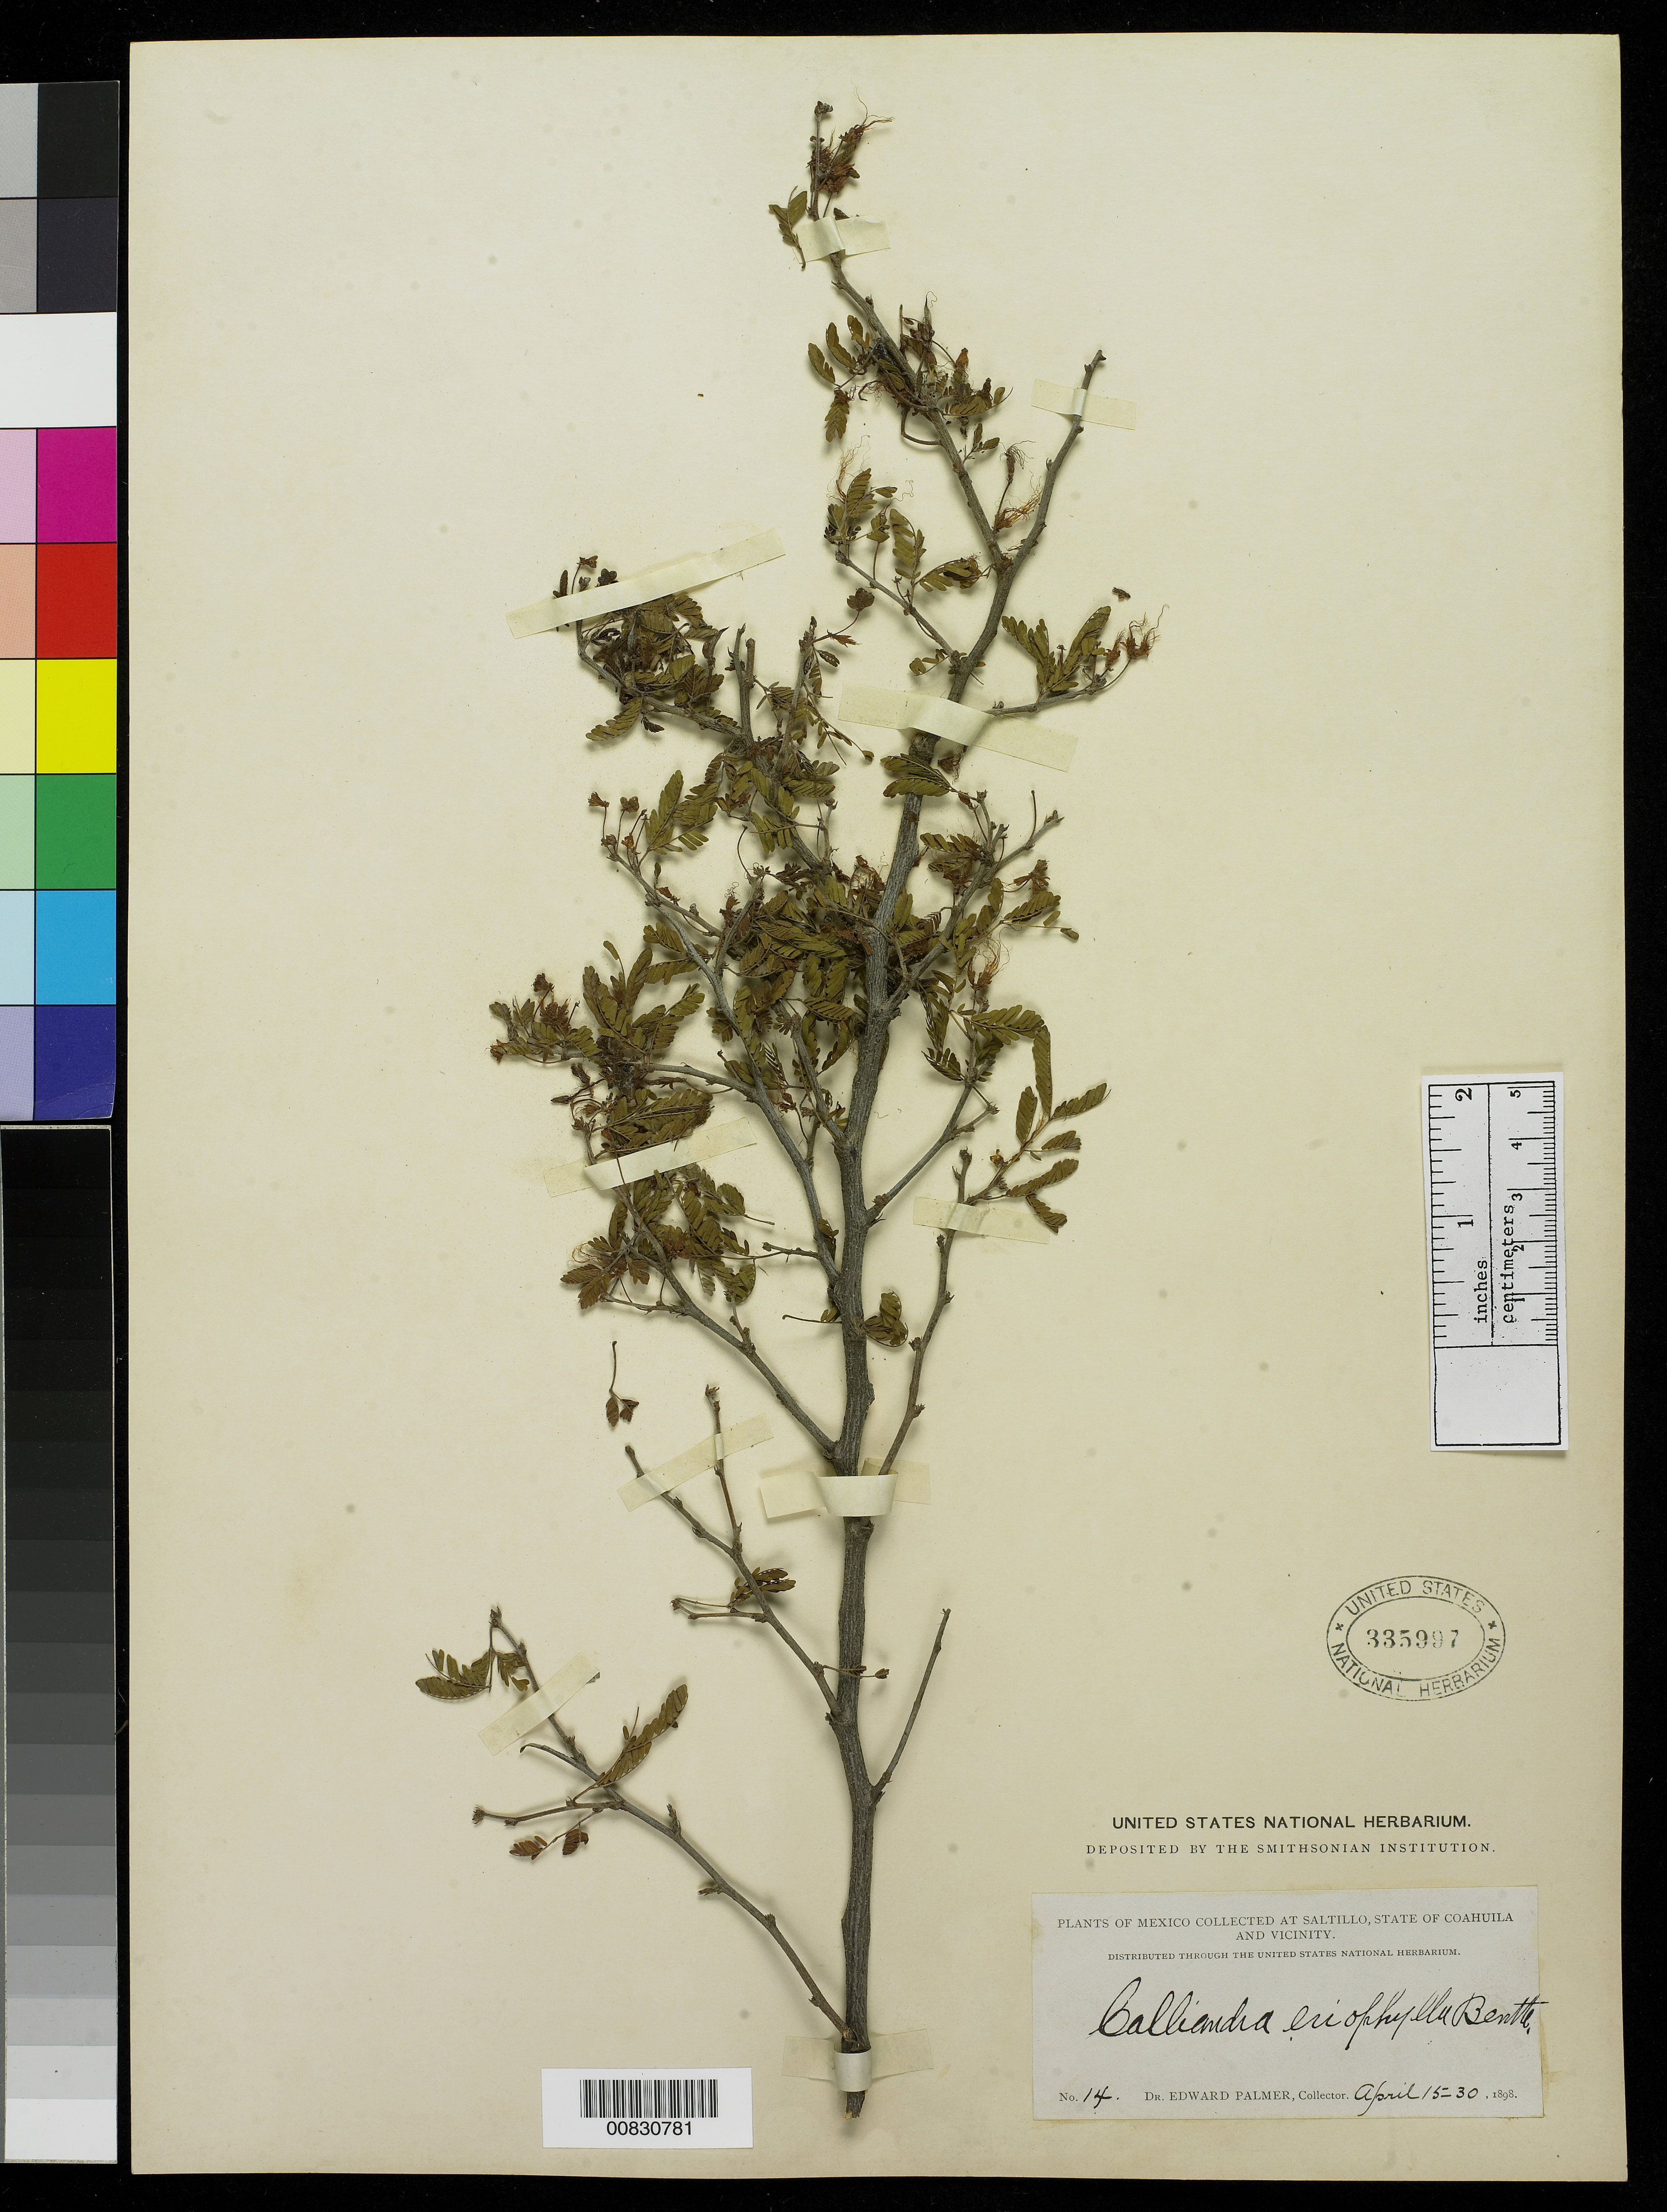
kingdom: Plantae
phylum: Tracheophyta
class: Magnoliopsida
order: Fabales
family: Fabaceae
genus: Calliandra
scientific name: Calliandra eriophylla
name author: Benth.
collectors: E. Palmer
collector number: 14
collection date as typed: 15 Apr 1898 to 30 Apr 1898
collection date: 1898-04-15/1898-04-30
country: Mexico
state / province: Coahuila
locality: Saltillo, Coahuila and vicinity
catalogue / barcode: US 335997